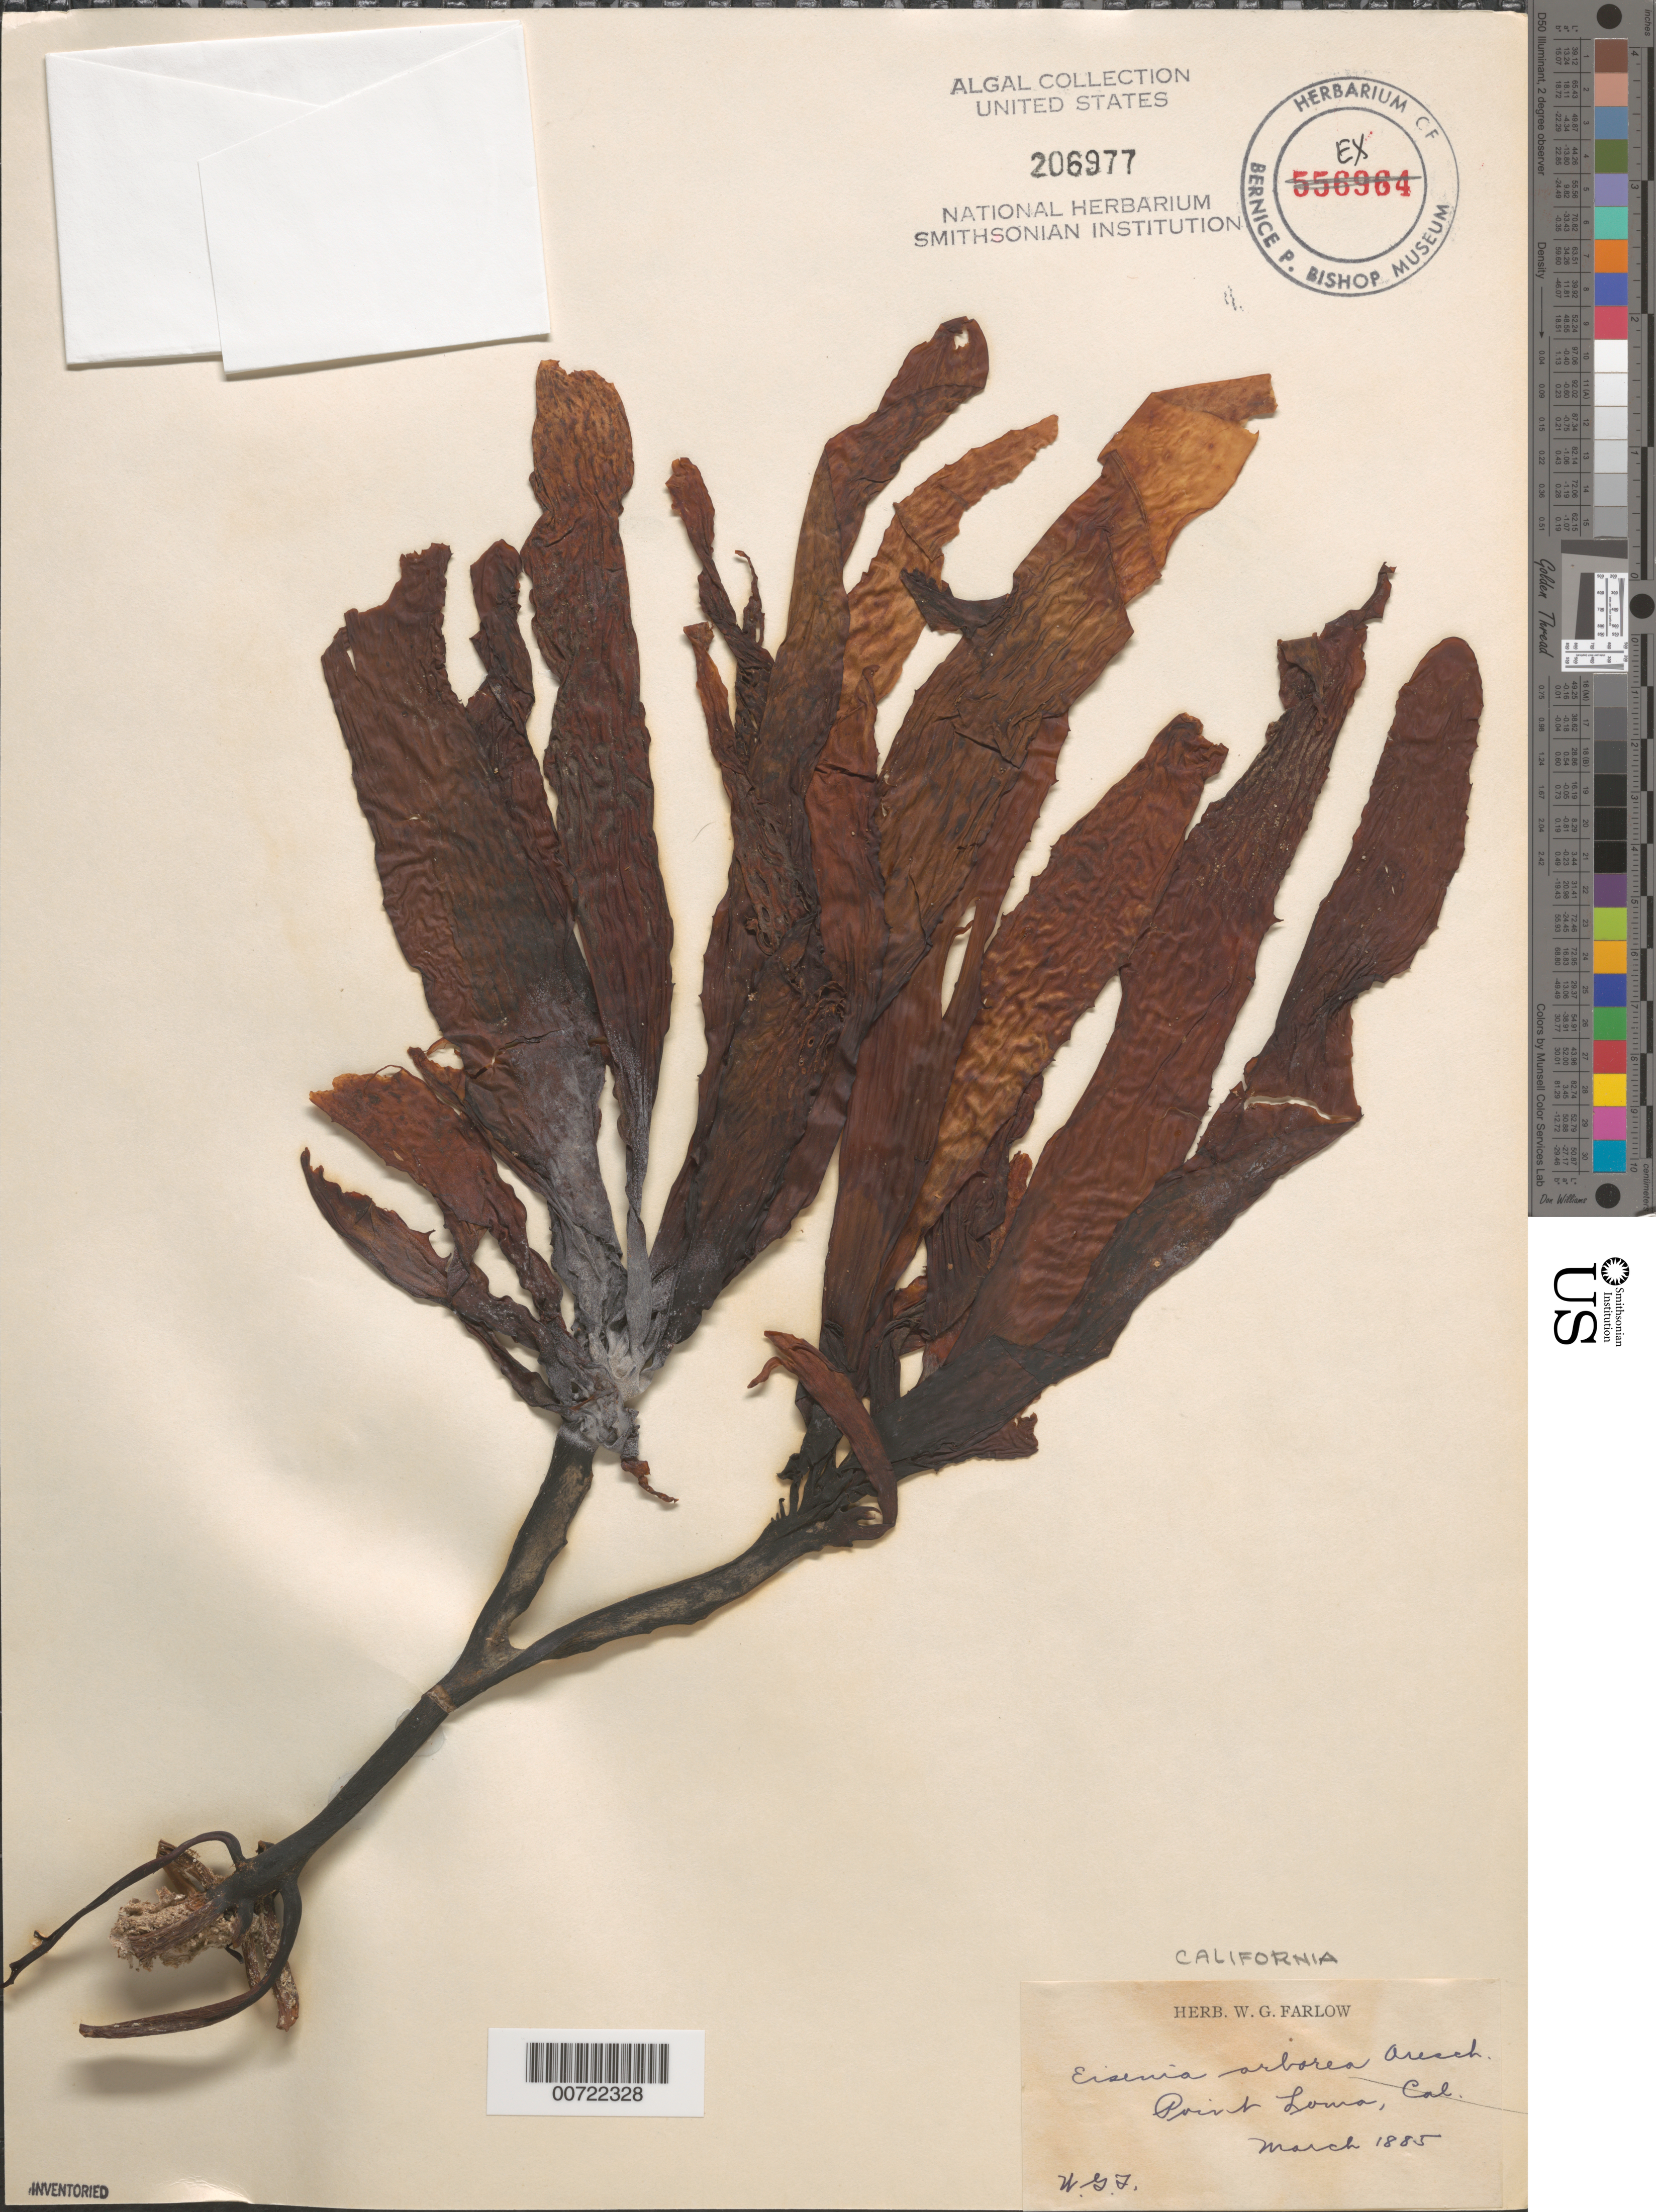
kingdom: Chromista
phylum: Ochrophyta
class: Phaeophyceae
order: Laminariales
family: Lessoniaceae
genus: Eisenia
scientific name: Eisenia arborea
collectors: W. G. Farlow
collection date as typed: Mar 1885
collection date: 1885-03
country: United States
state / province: California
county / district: San Diego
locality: Point Loma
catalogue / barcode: US 206977